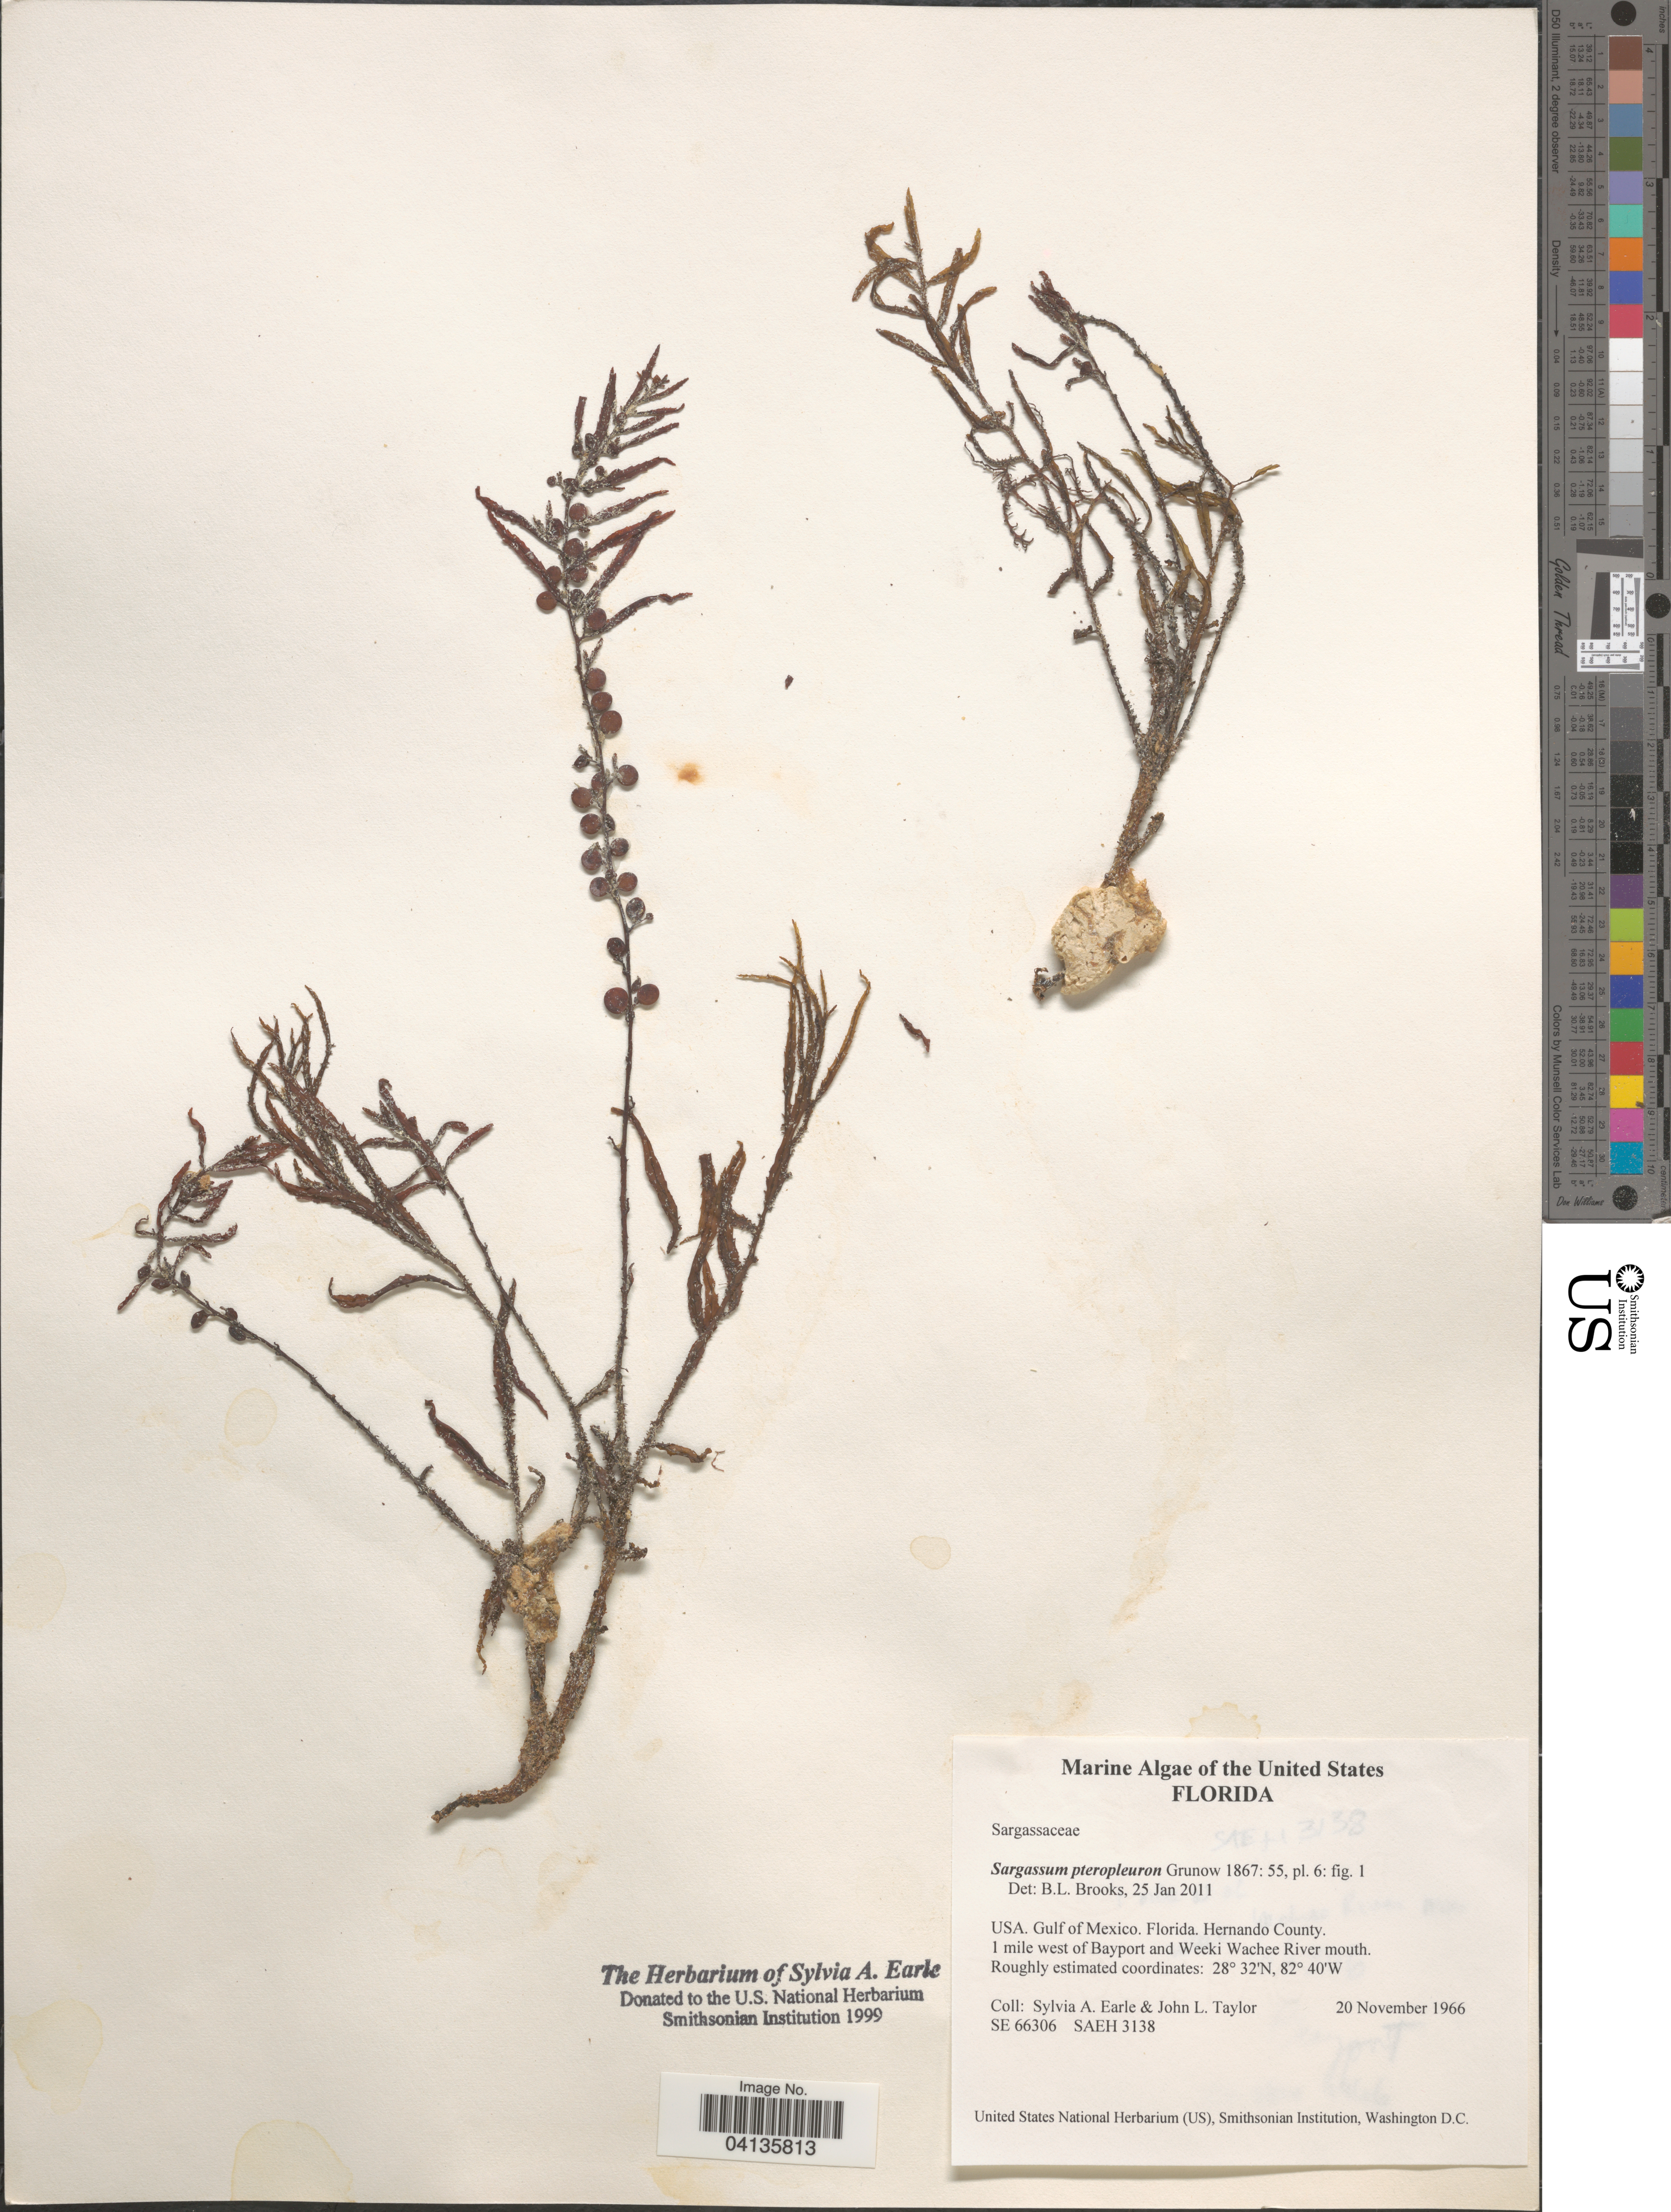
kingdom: Chromista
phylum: Ochrophyta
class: Phaeophyceae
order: Fucales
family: Sargassaceae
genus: Sargassum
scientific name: Sargassum pteropleuron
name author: Grunow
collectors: S. A. Earle & J. L. Taylor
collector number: SE 66306 / SAEH 3138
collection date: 1966-11-20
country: United States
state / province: Florida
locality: Gulf of Mexico. Hernando County. 1 mile west of Bayport and Weeki Wachee River mouth.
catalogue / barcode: US 238655